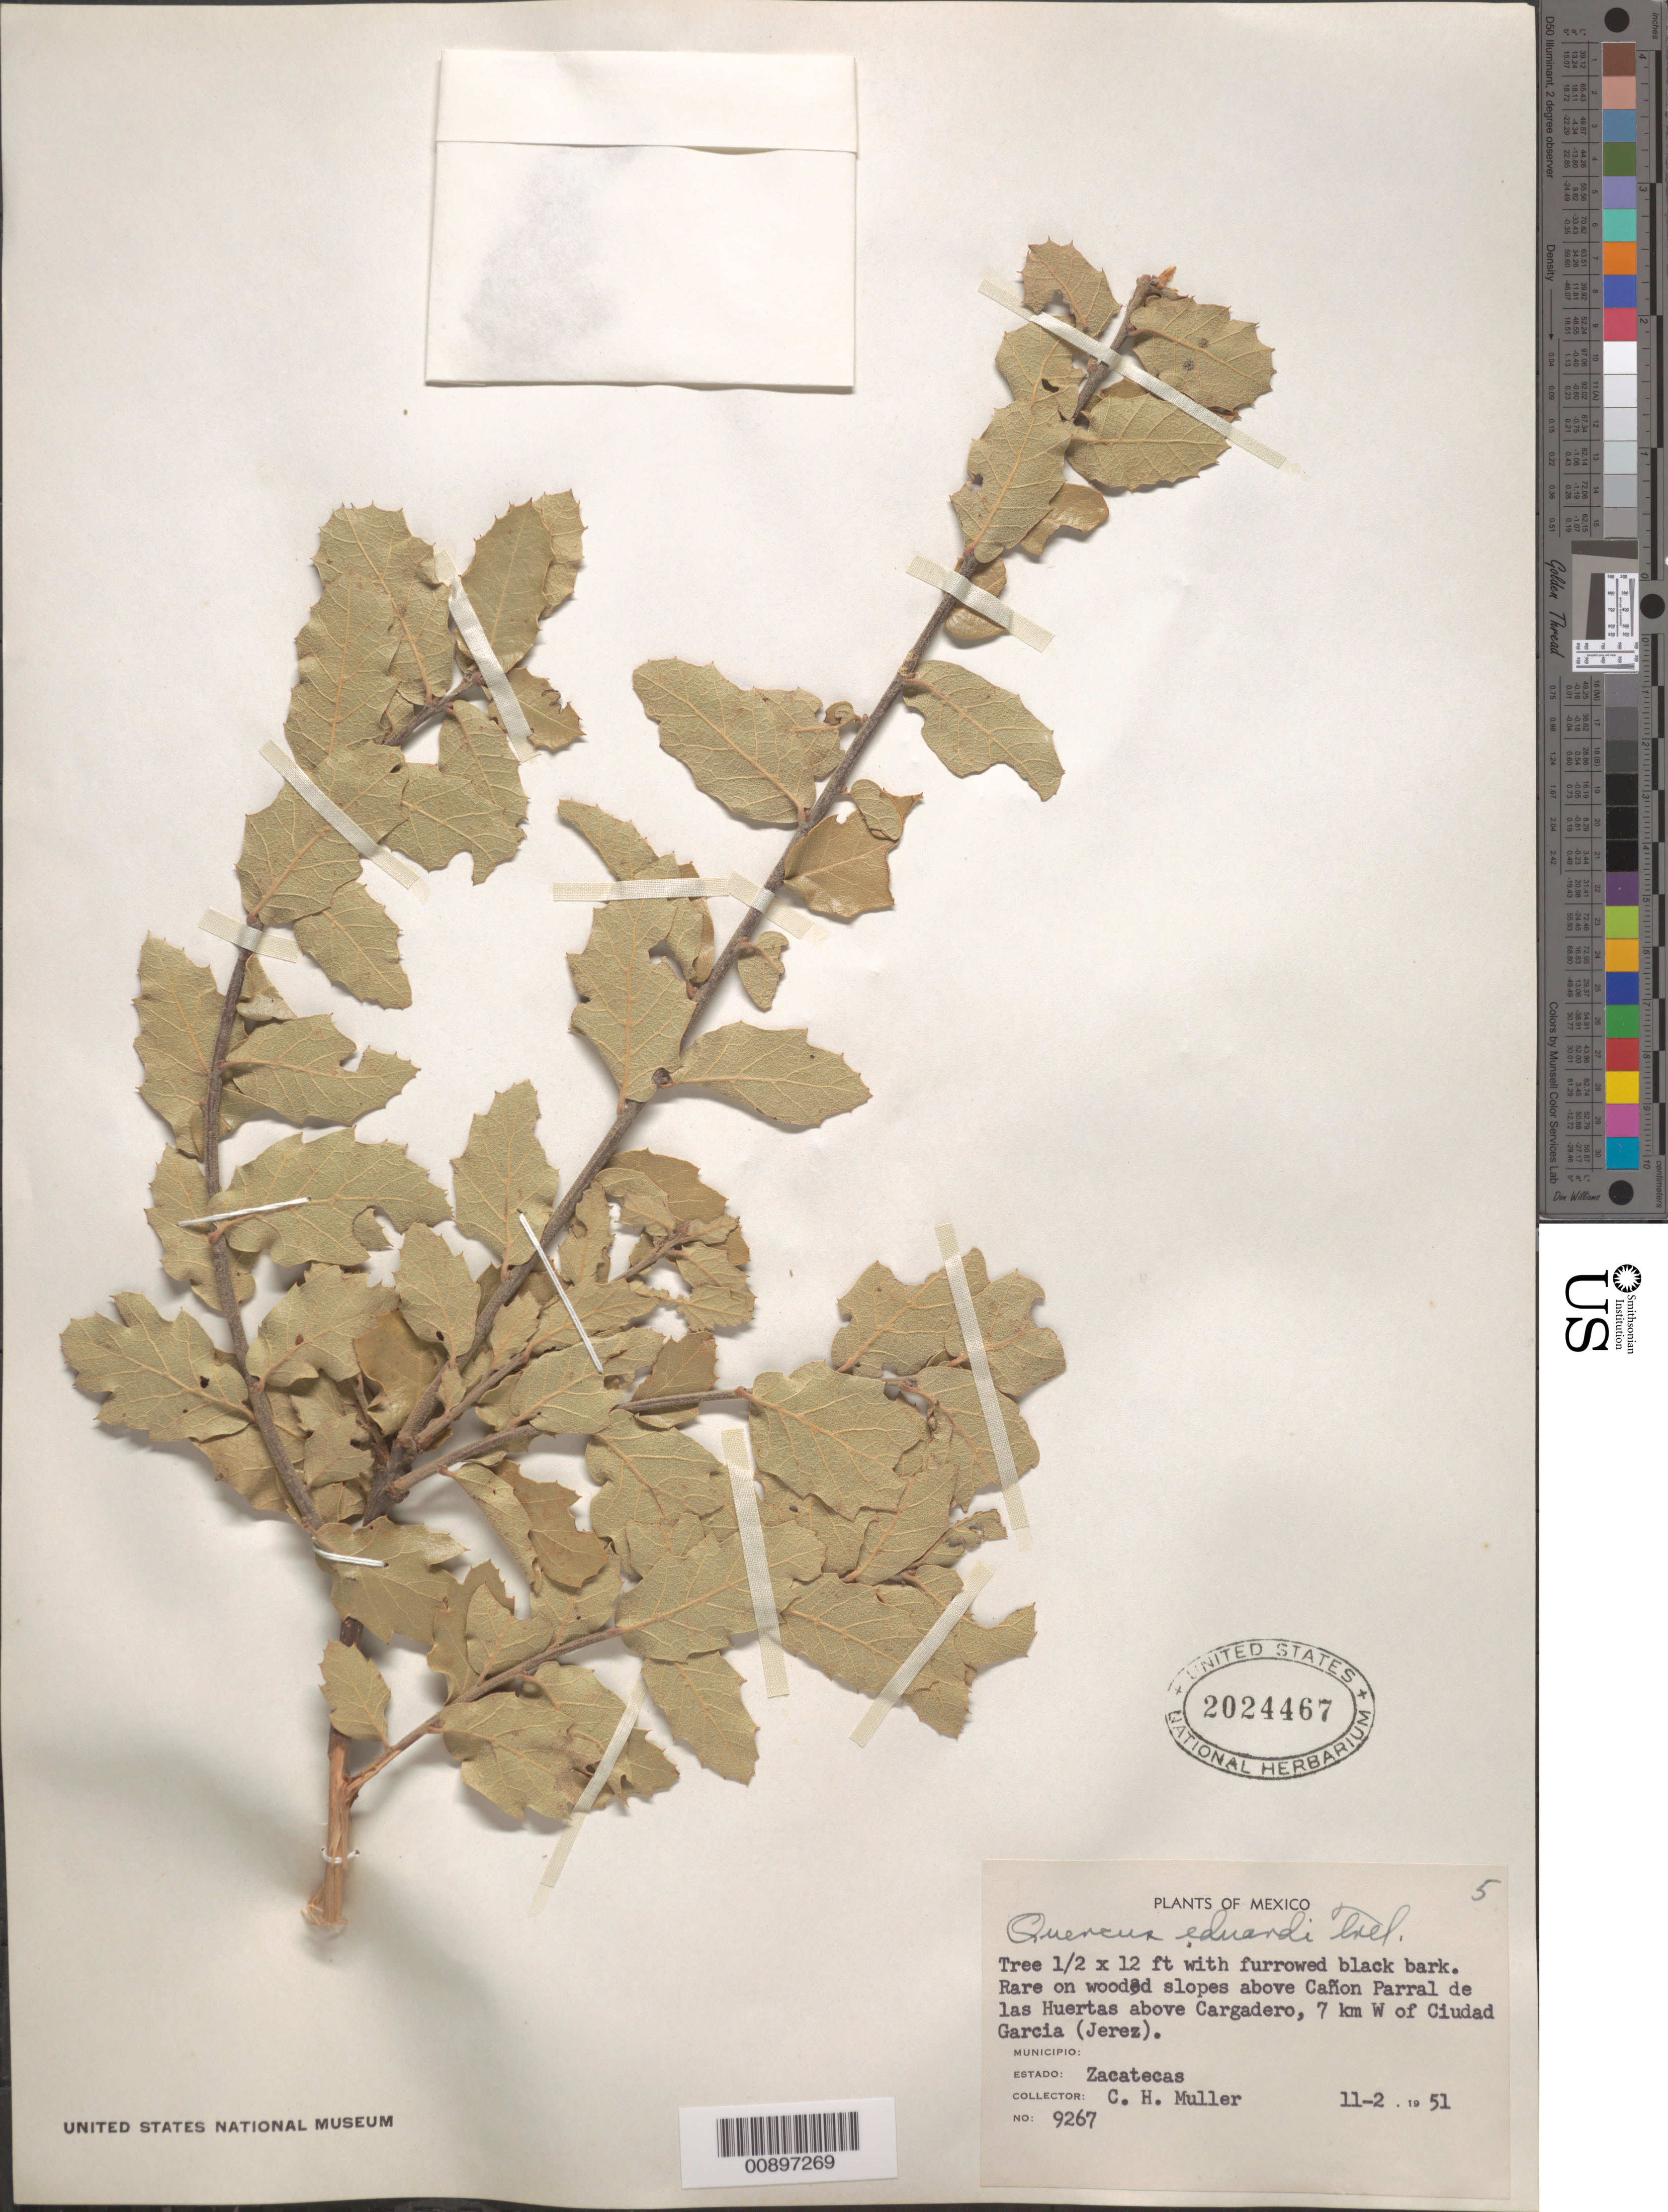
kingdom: Plantae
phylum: Tracheophyta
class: Magnoliopsida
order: Fagales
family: Fagaceae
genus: Quercus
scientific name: Quercus eduardii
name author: Trel.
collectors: C. H. Muller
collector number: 9267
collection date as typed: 02 Nov 1951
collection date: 1951-11-02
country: Mexico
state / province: Zacatecas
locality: Above Cañon Parral de las Huertas above Cargadero, 7 km W of Ciudad García (Jerez).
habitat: On wooded slopes above cañon.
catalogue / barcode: US 2024467